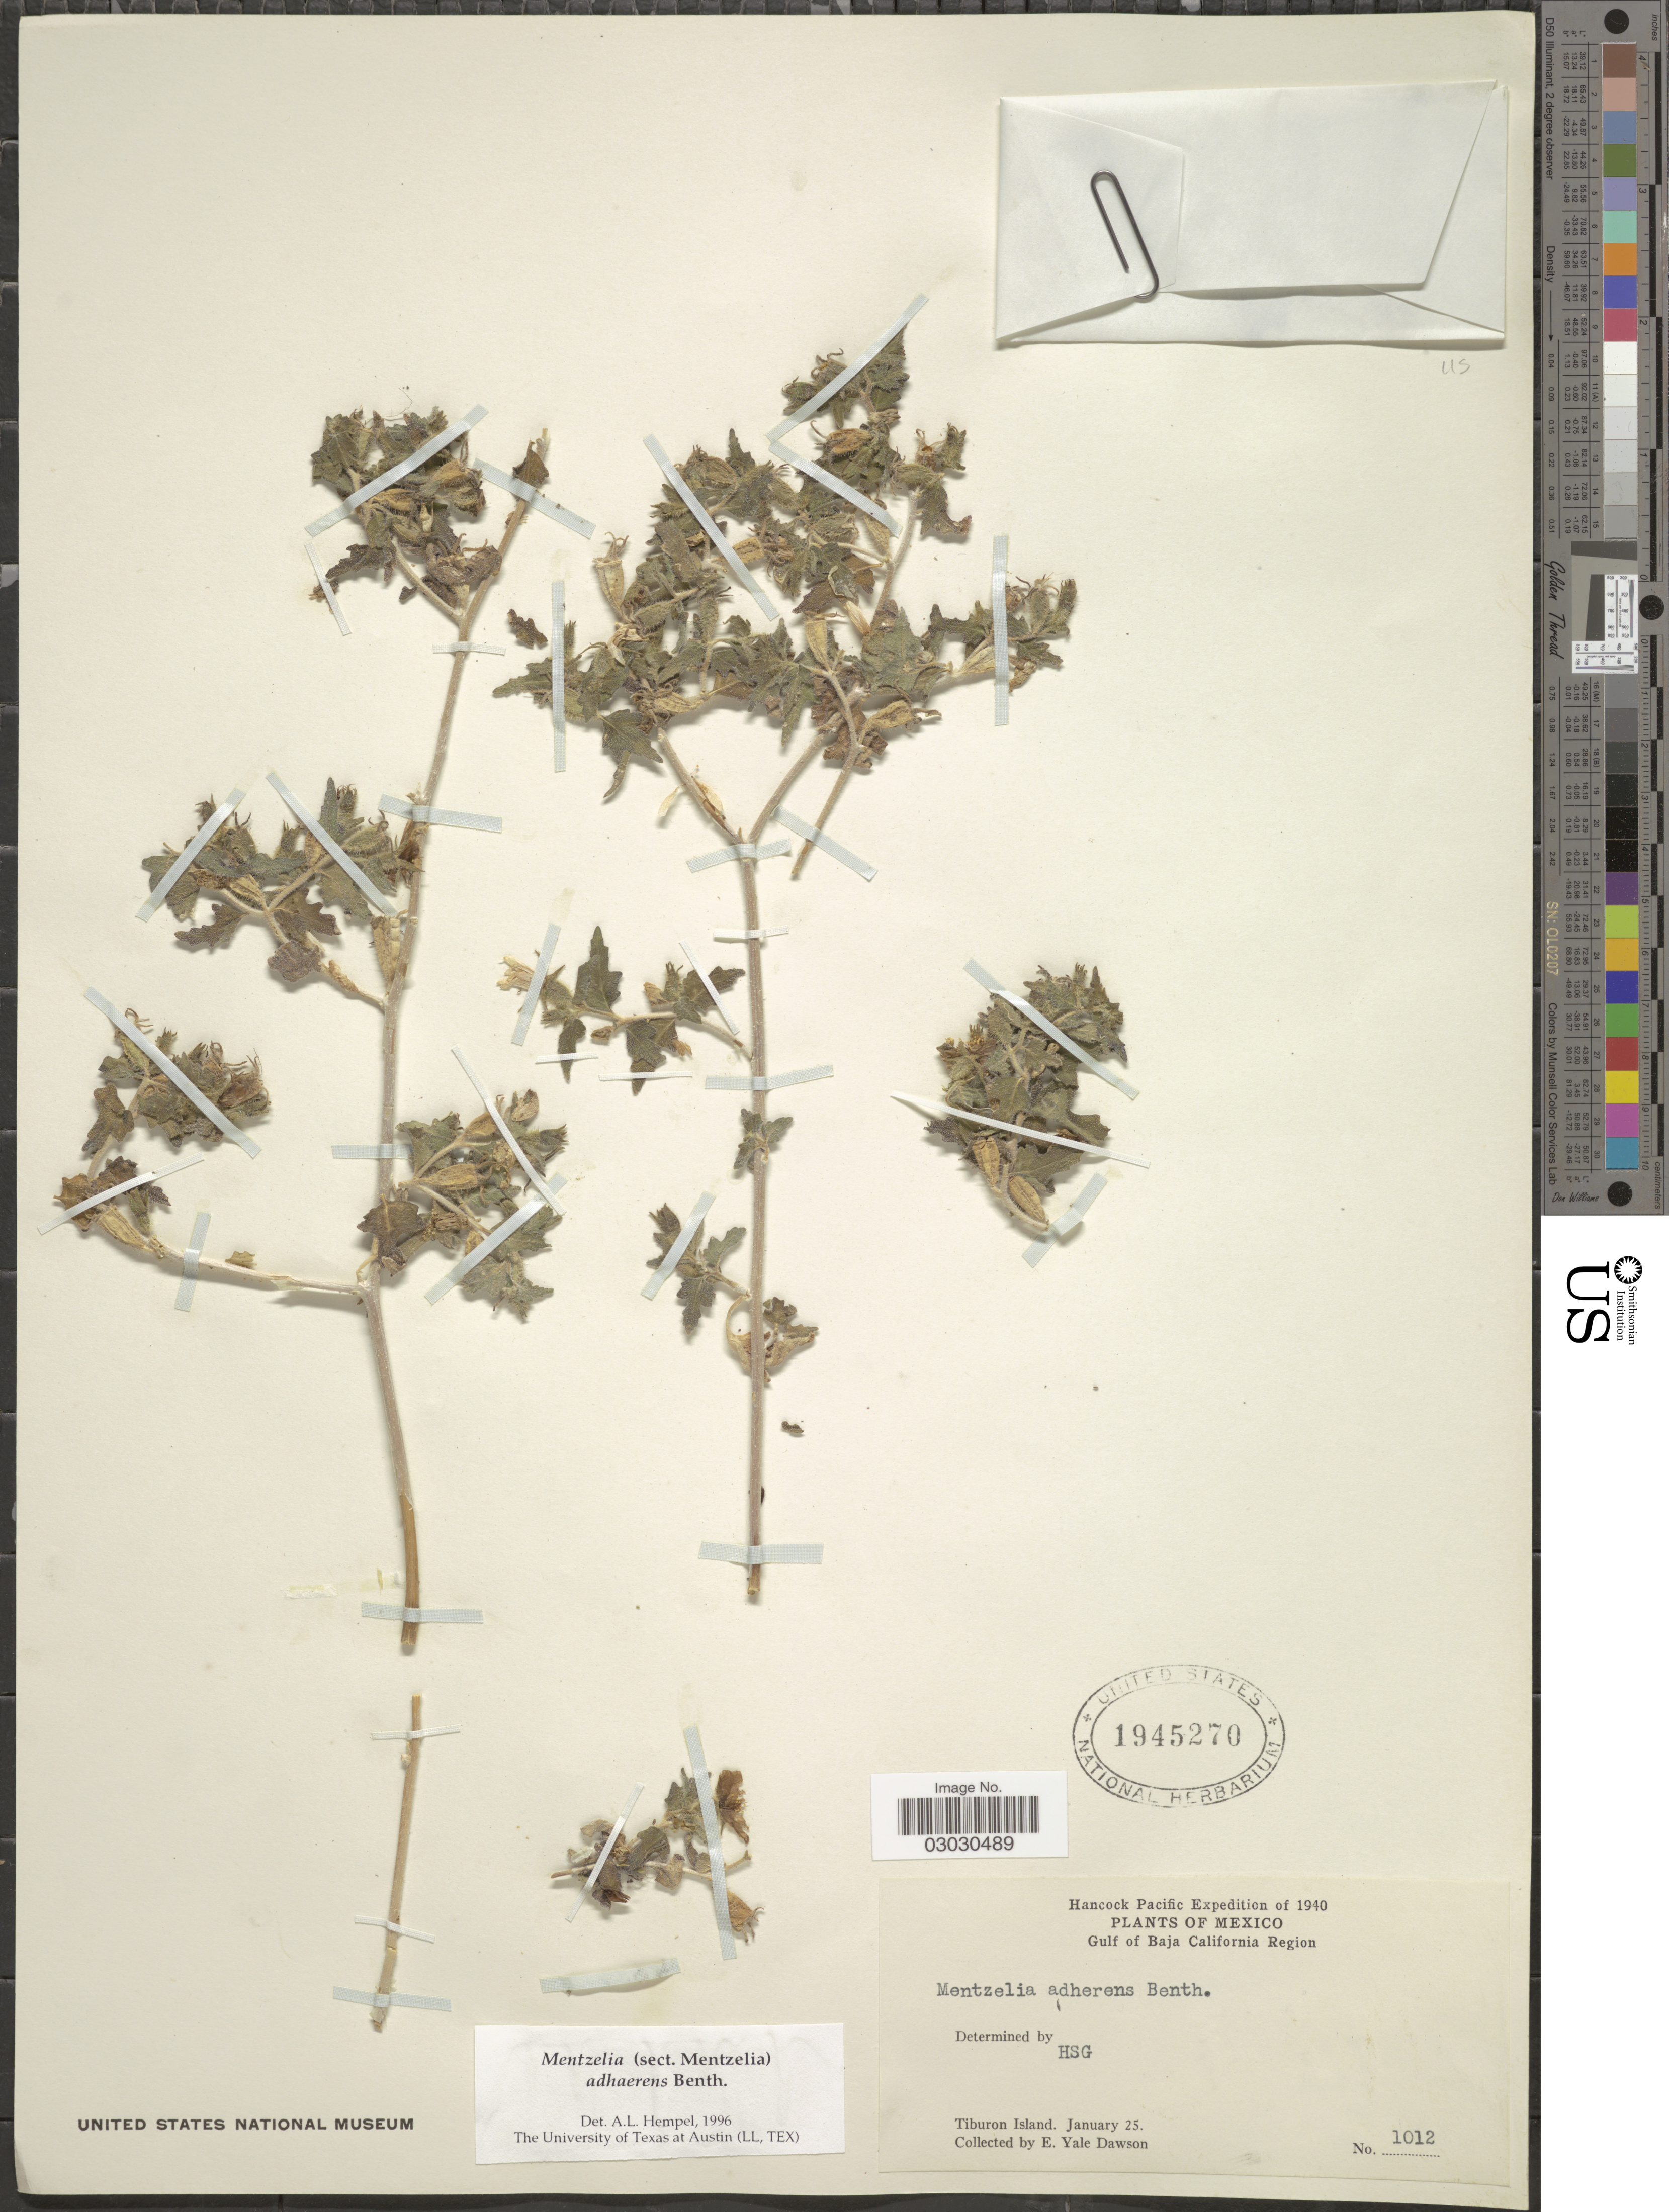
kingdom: Plantae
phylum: Tracheophyta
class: Magnoliopsida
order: Cornales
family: Loasaceae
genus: Mentzelia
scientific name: Mentzelia adhaerens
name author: Benth.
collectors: N. Yensen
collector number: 1012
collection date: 1940-01-25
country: Mexico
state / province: Sonora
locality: Pacific. Gulf of Baja California Region. Tiburon Island.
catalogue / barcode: US 1945270